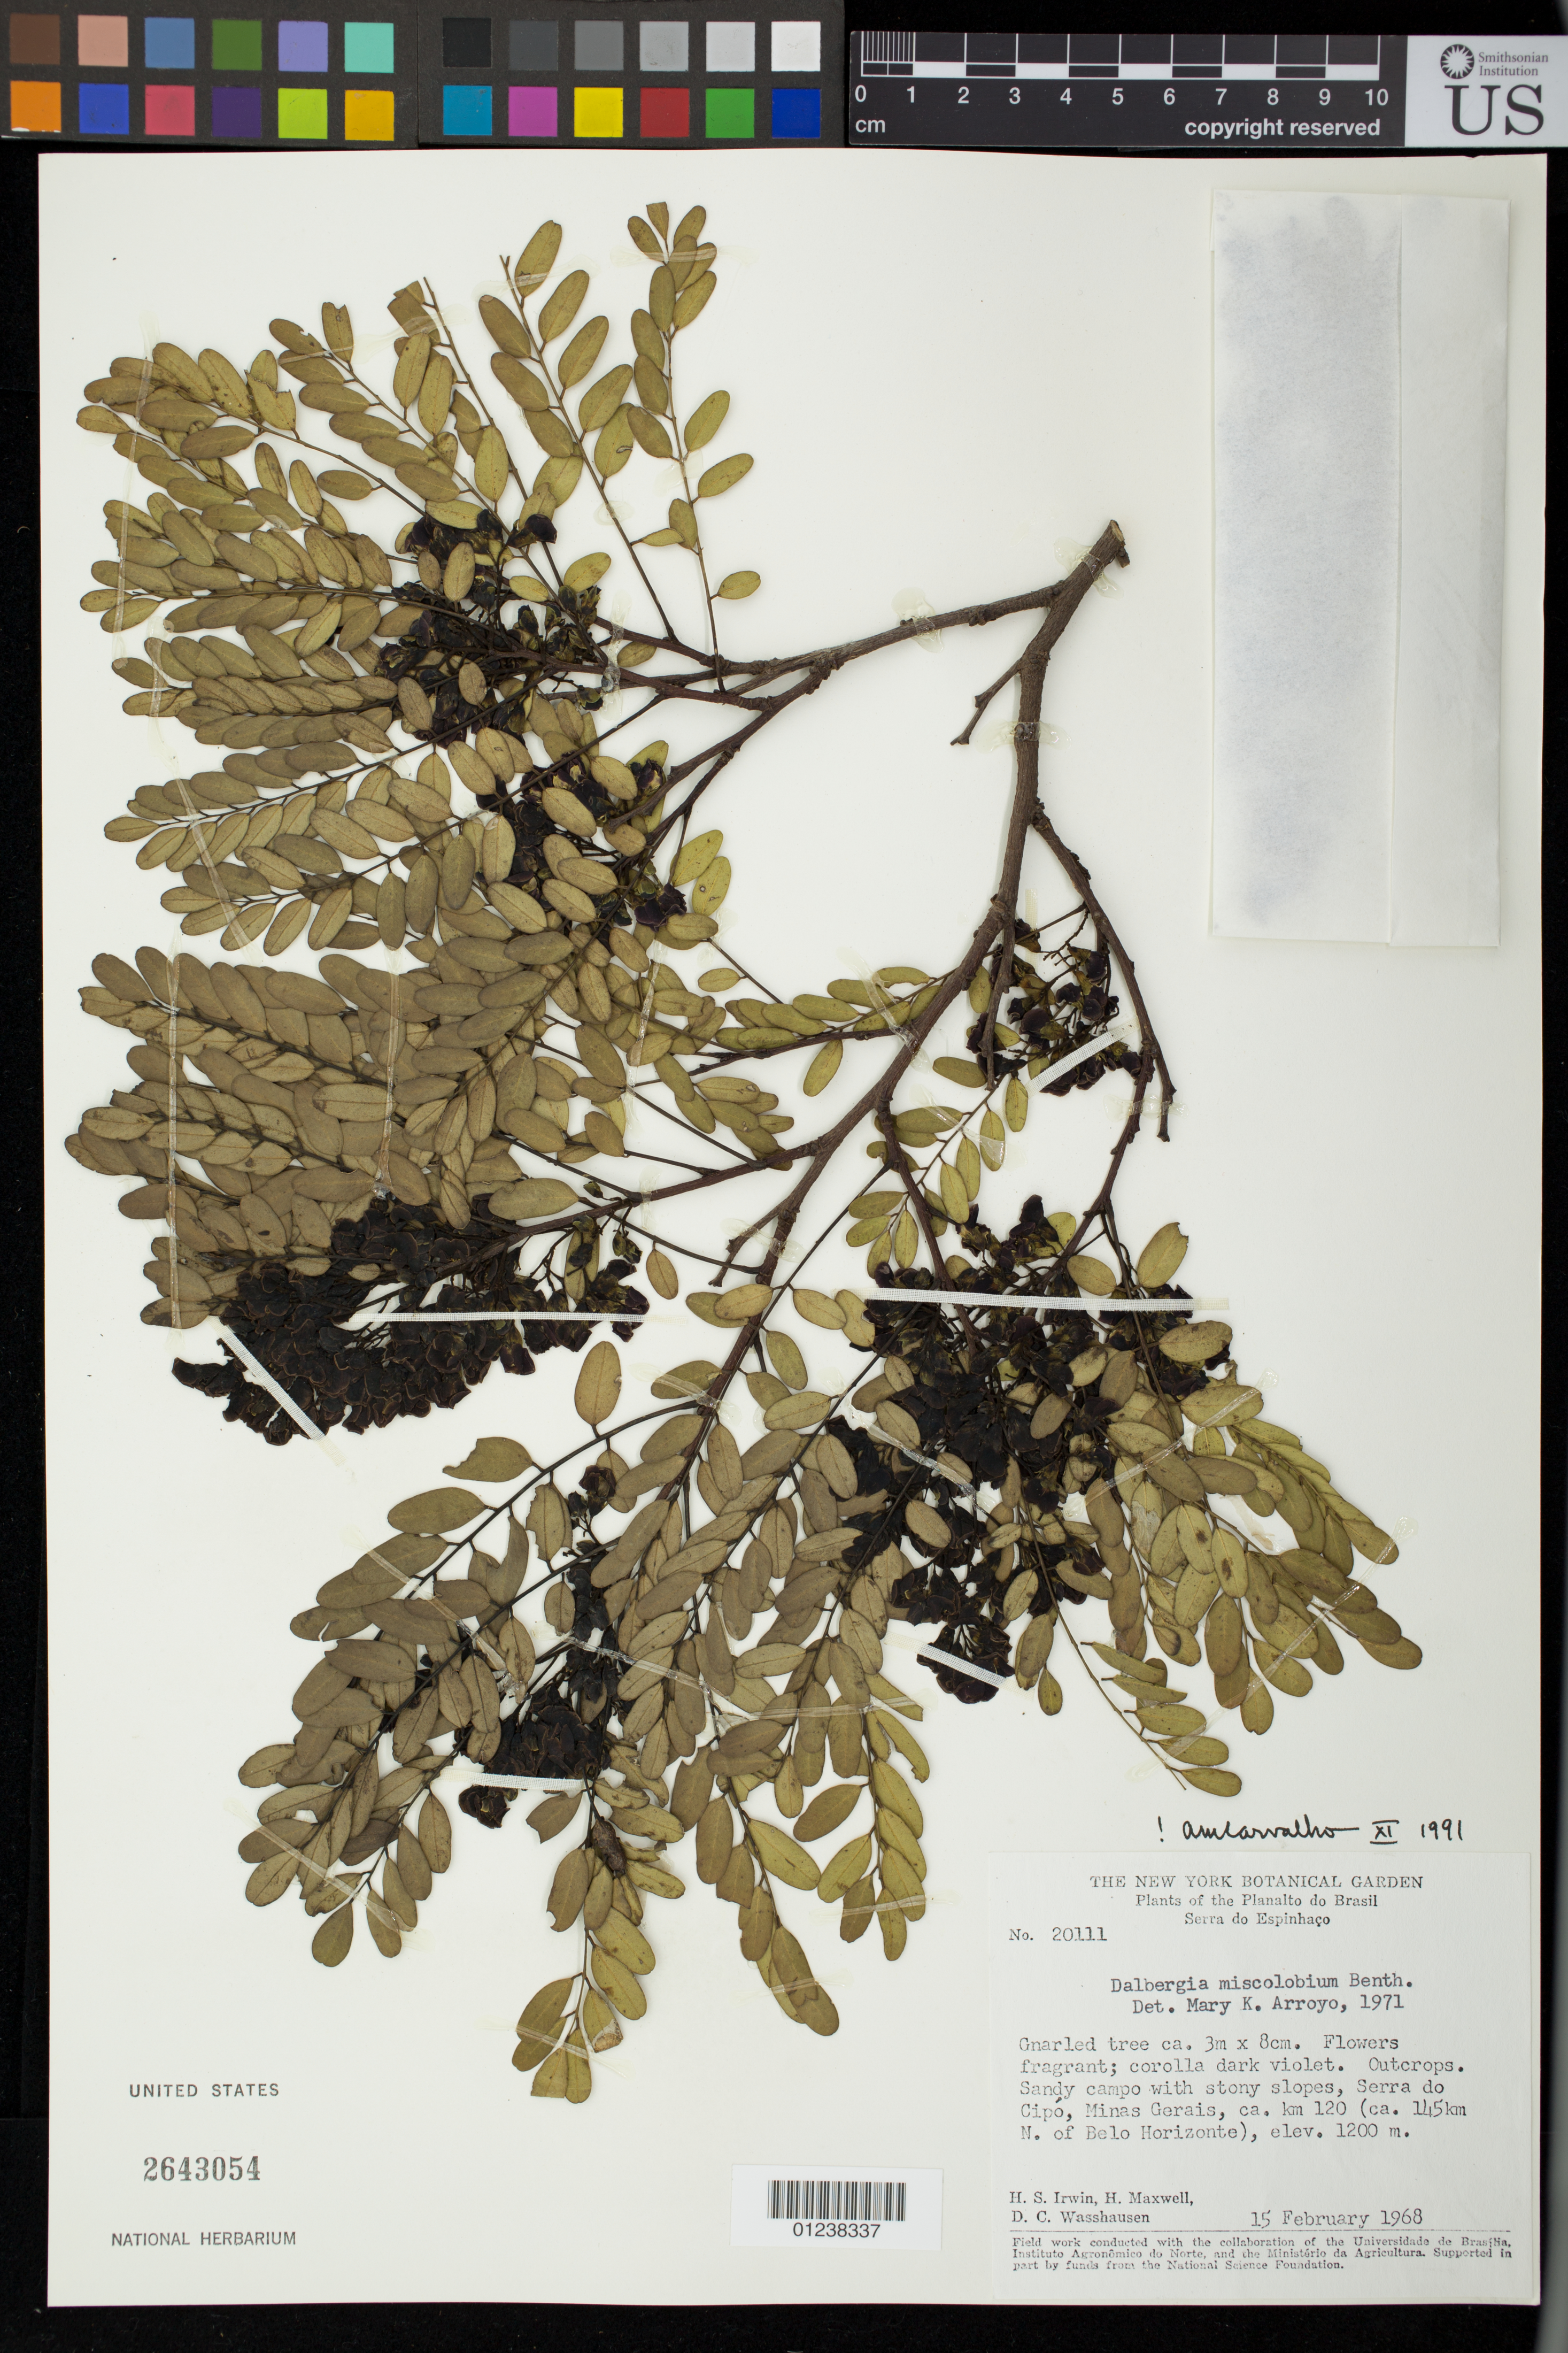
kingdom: Plantae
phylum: Tracheophyta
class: Magnoliopsida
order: Fabales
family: Fabaceae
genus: Dalbergia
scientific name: Dalbergia miscolobium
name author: Benth.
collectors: H. Irwin, H. Maxwell & D. C. Wasshausen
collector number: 20111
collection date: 1968-02-15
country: Brazil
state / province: Minas Gerais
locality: Sandy campo with stony slopes, Serra do Cipo, ca. km 120 (ca. 145km N. of Belo Horizonte)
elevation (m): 1200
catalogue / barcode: US 2643054